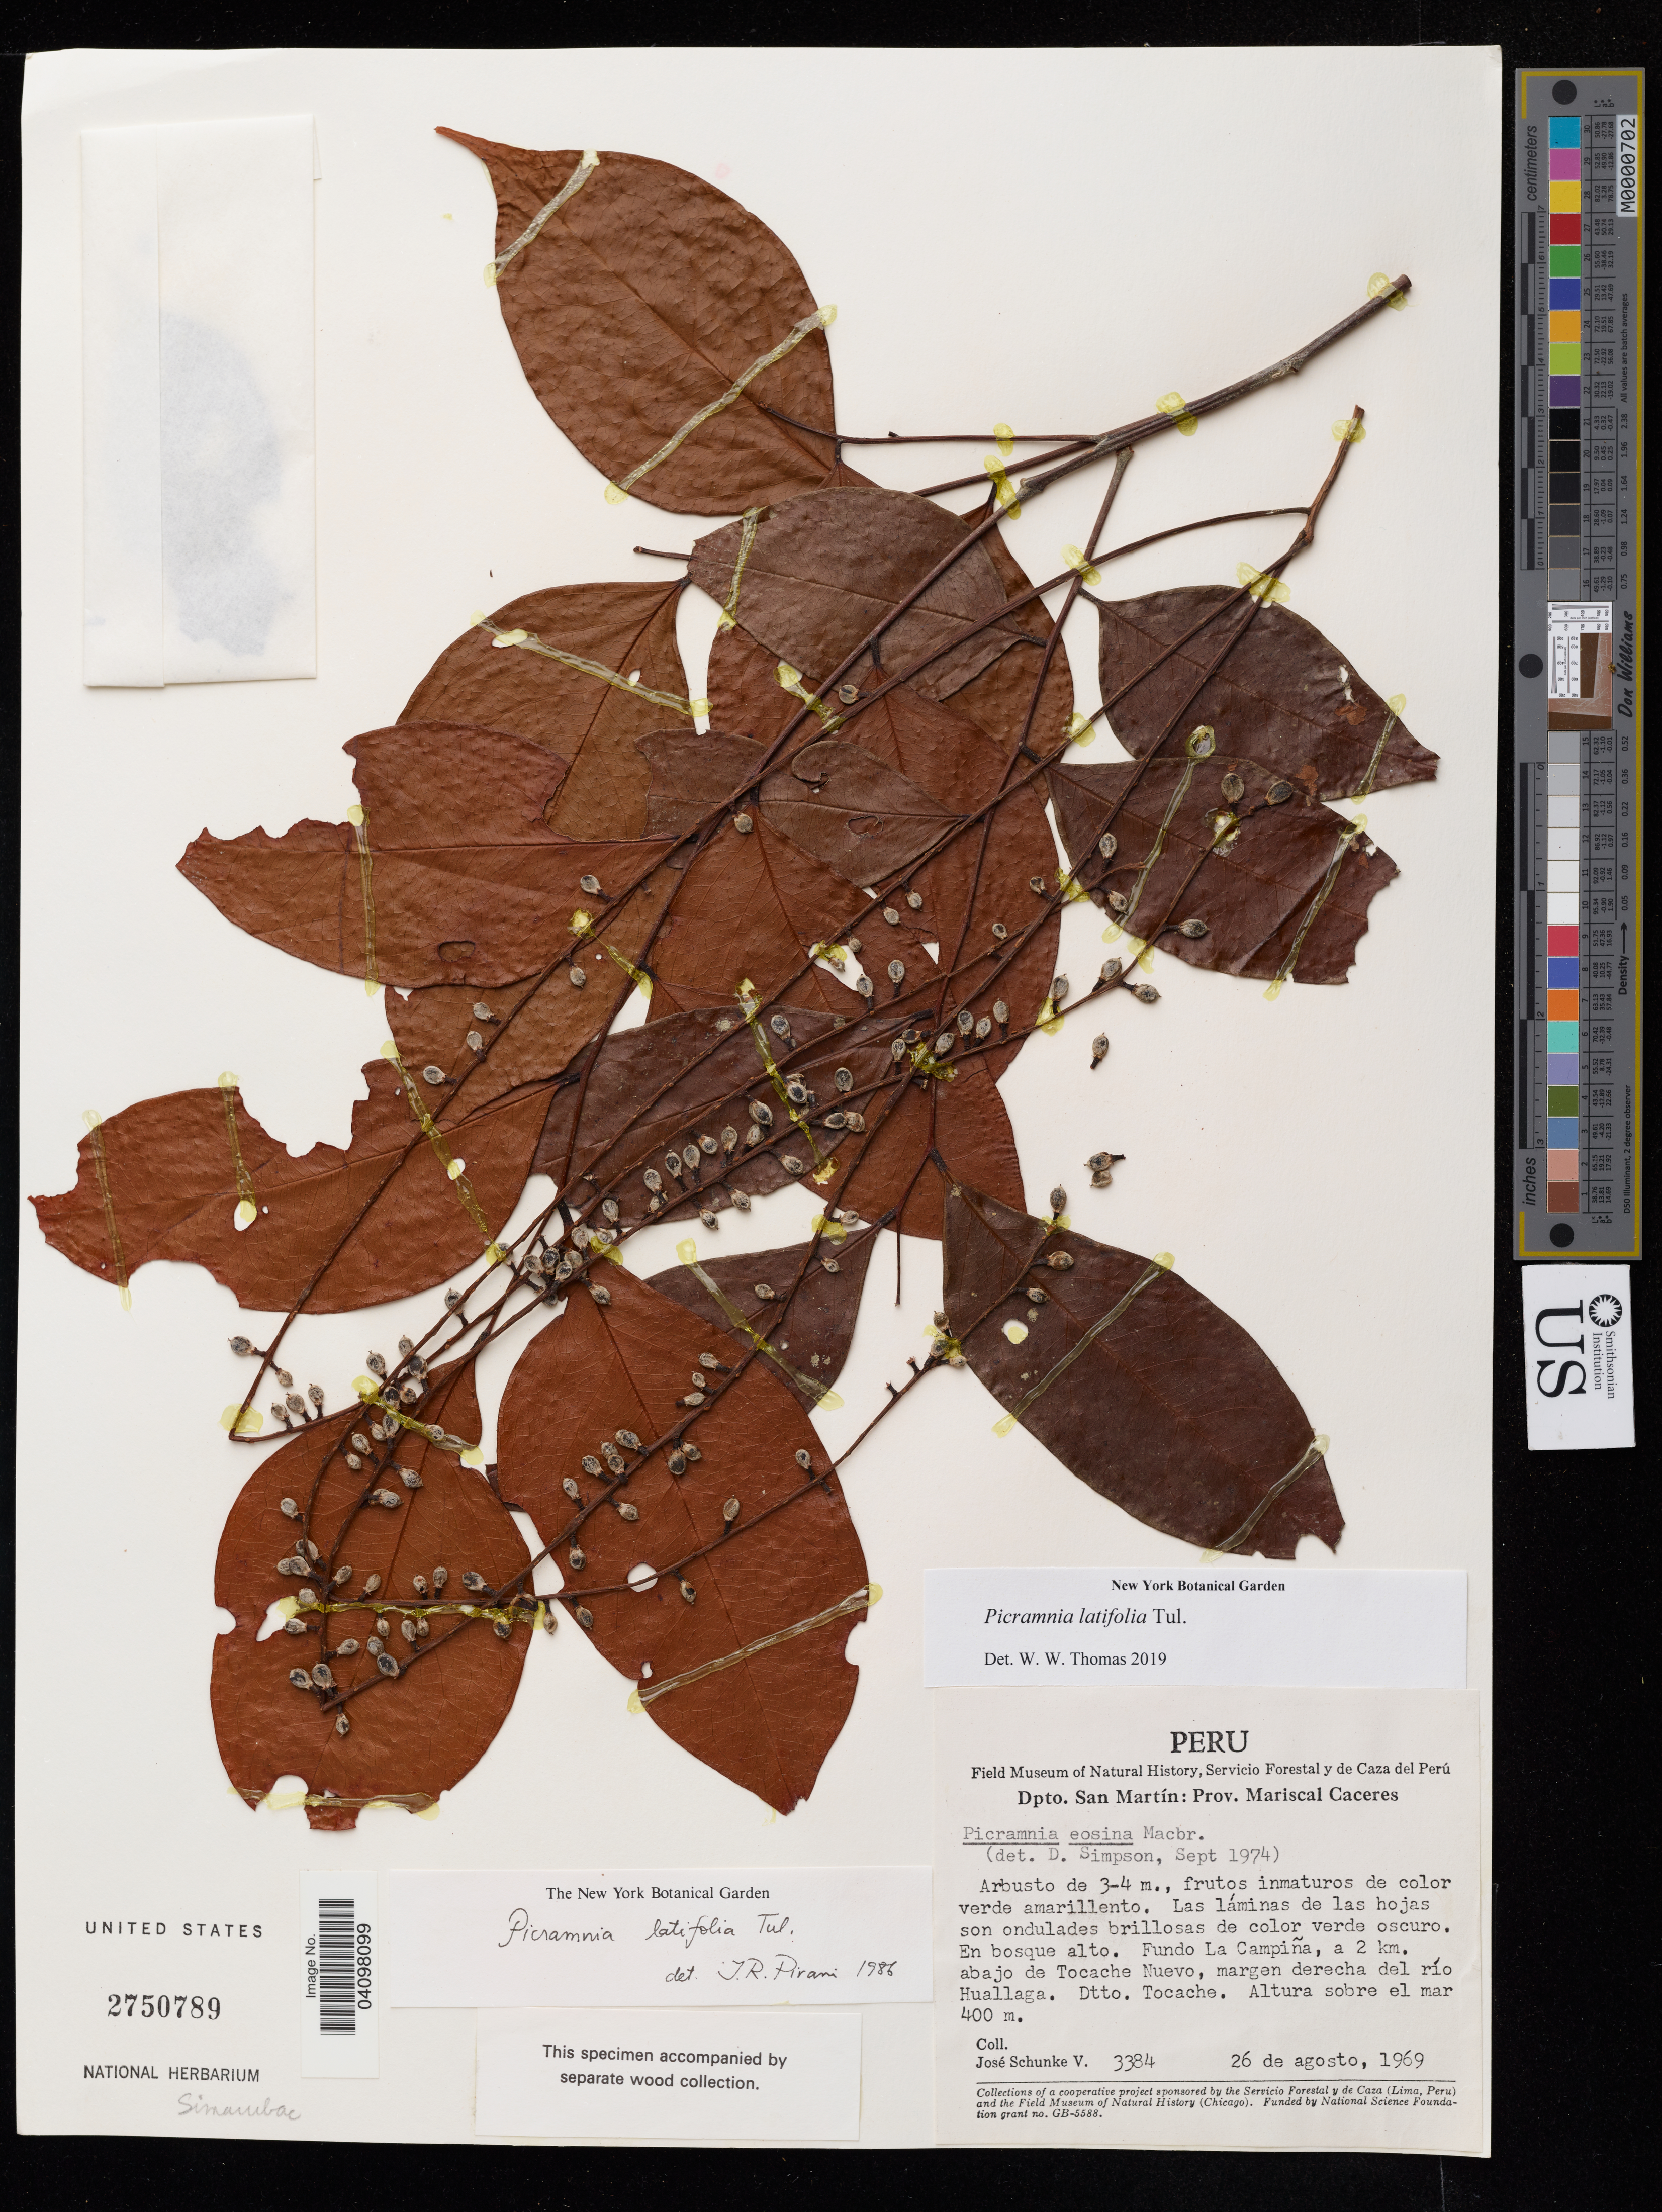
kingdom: Plantae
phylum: Tracheophyta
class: Magnoliopsida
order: Picramniales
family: Picramniaceae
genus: Picramnia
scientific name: Picramnia eosina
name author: J.F. Macbr.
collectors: J. Schunke Vigo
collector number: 3384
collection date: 1969-08-26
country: Peru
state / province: San Martin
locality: Prov. Mariscal Caceres. Fundo La Campina, a 2 km. abajo de Tocache Nuevo, margen derecha del río Huallaga. Dtto. Tocache.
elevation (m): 400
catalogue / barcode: US 2750789